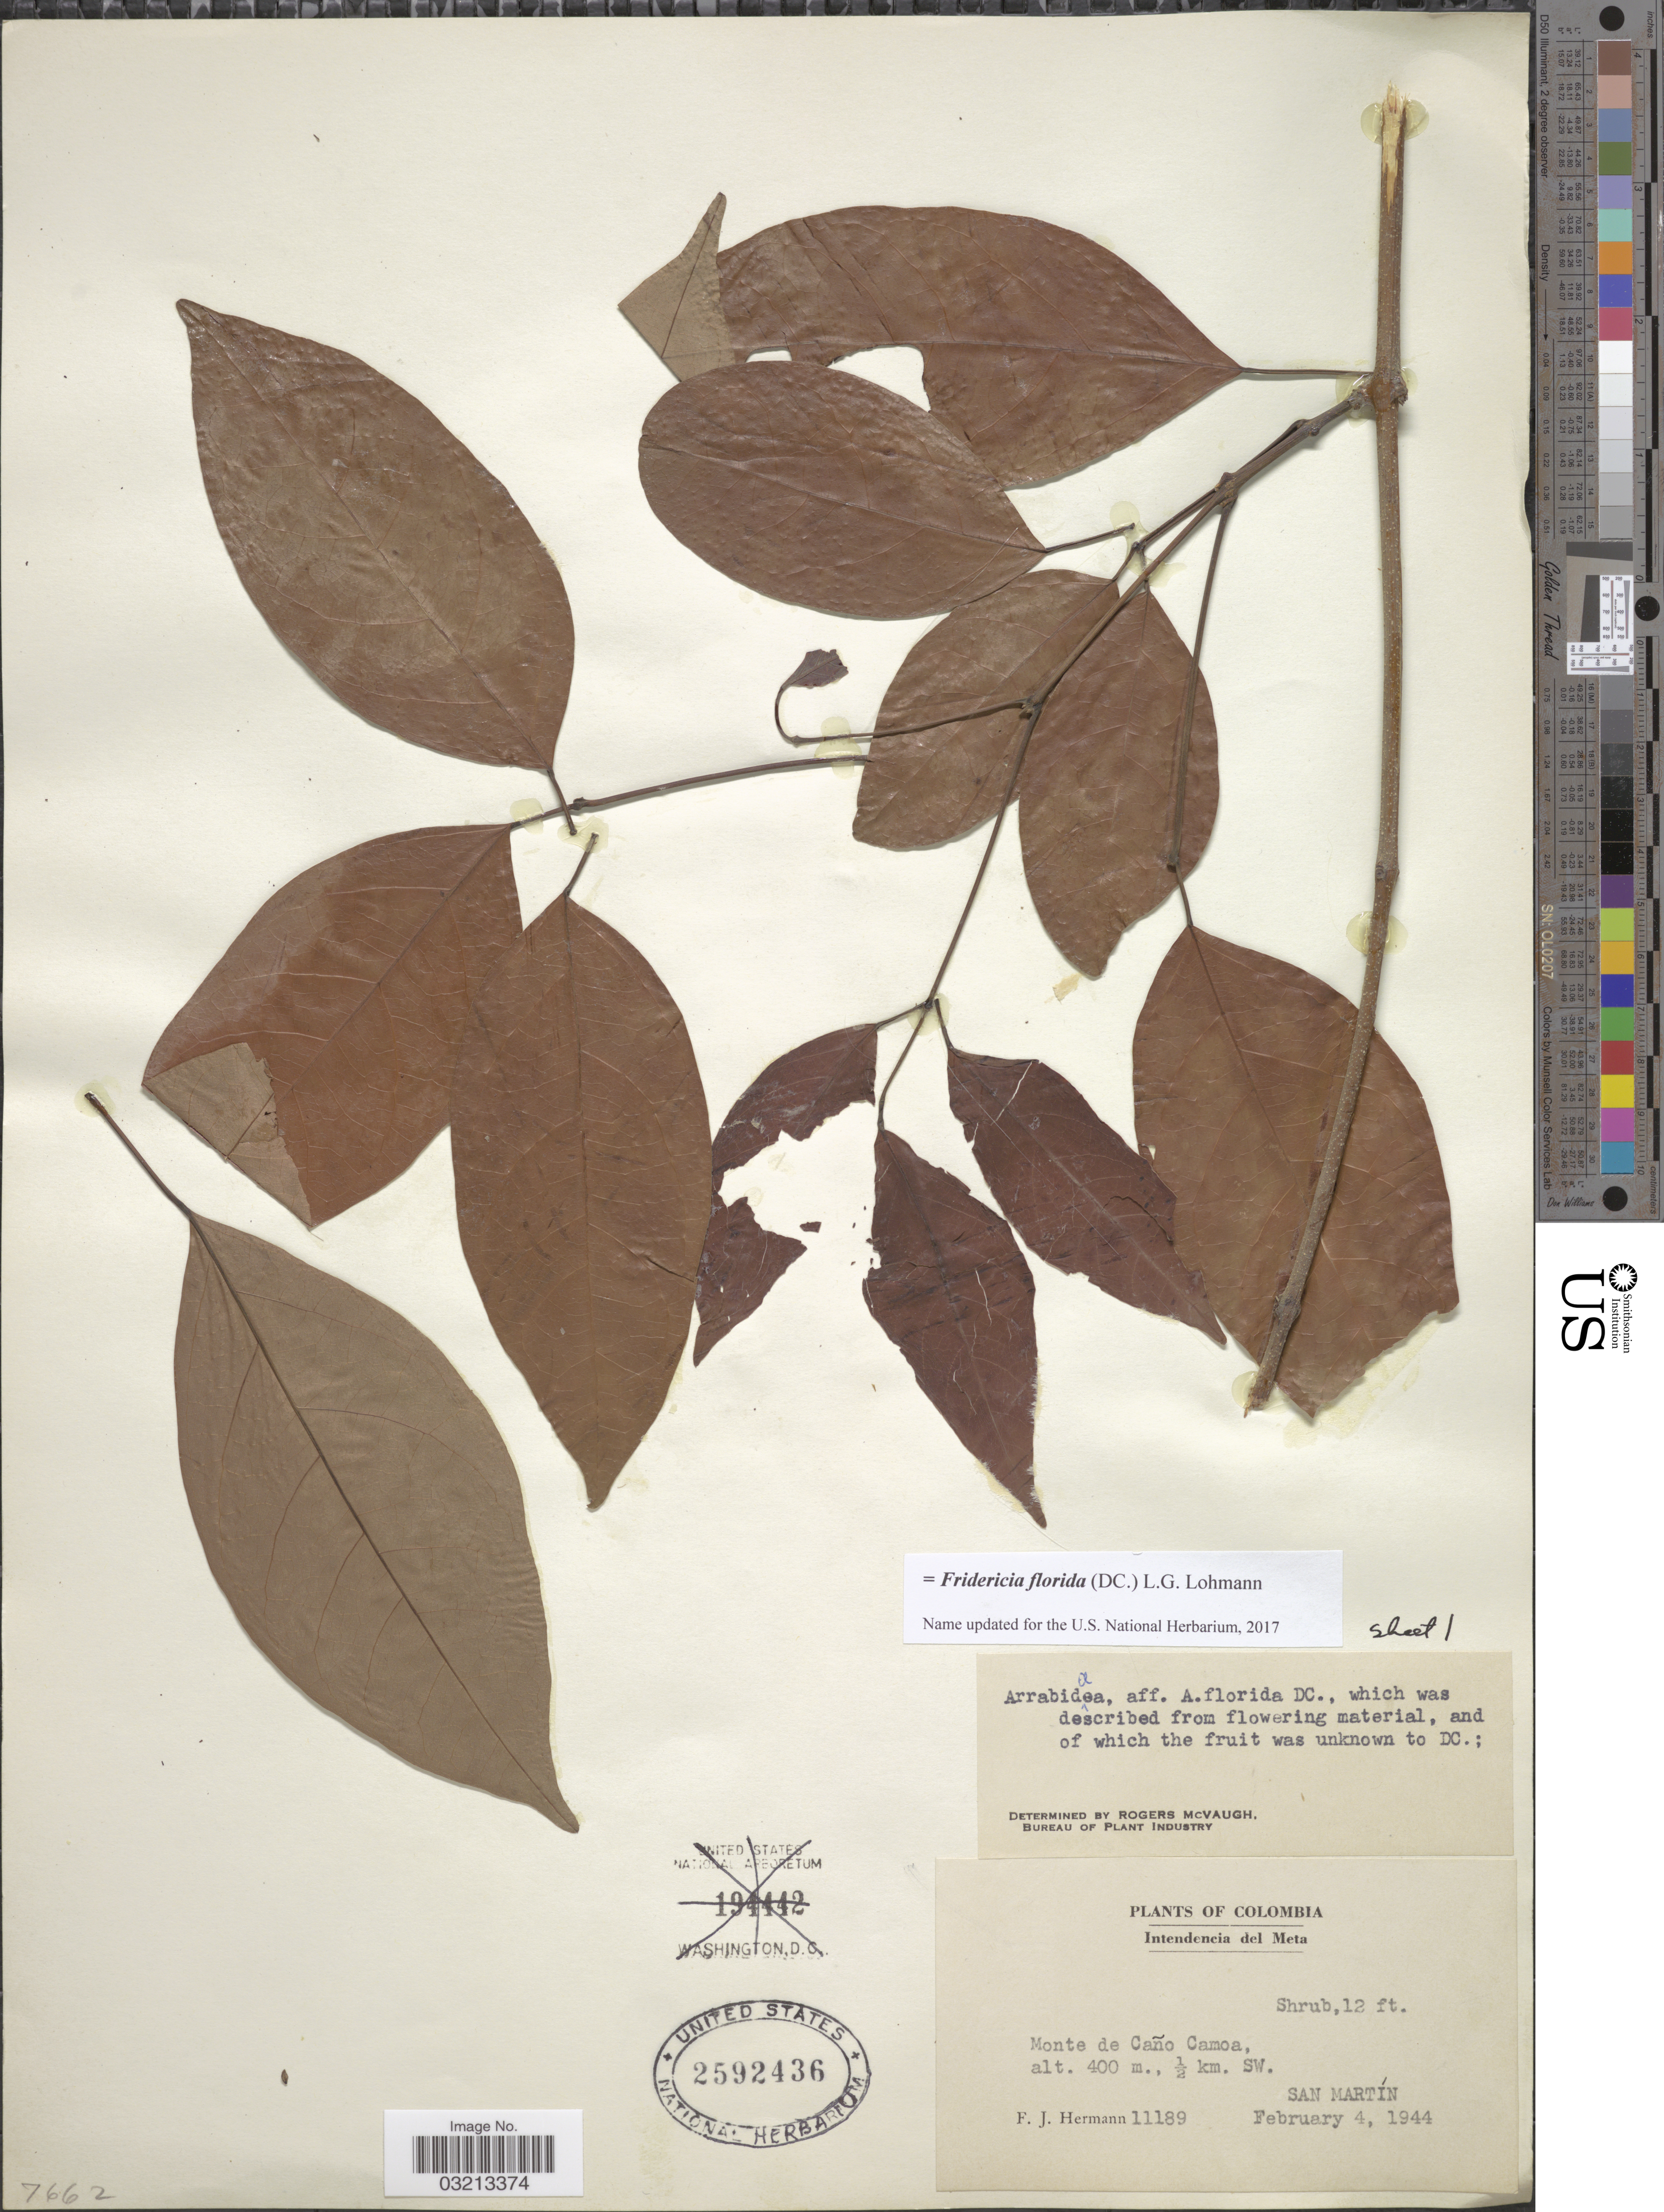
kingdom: Plantae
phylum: Tracheophyta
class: Magnoliopsida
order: Lamiales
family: Bignoniaceae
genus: Fridericia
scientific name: Fridericia florida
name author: (DC.) L.G. Lohmann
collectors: F. J. Hermann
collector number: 11189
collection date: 1944-02-04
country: Colombia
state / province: Meta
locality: Intendencia del Meta. Monte de Caño Camoa, ½ km. SW. San Martín.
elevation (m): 400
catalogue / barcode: US 2592436